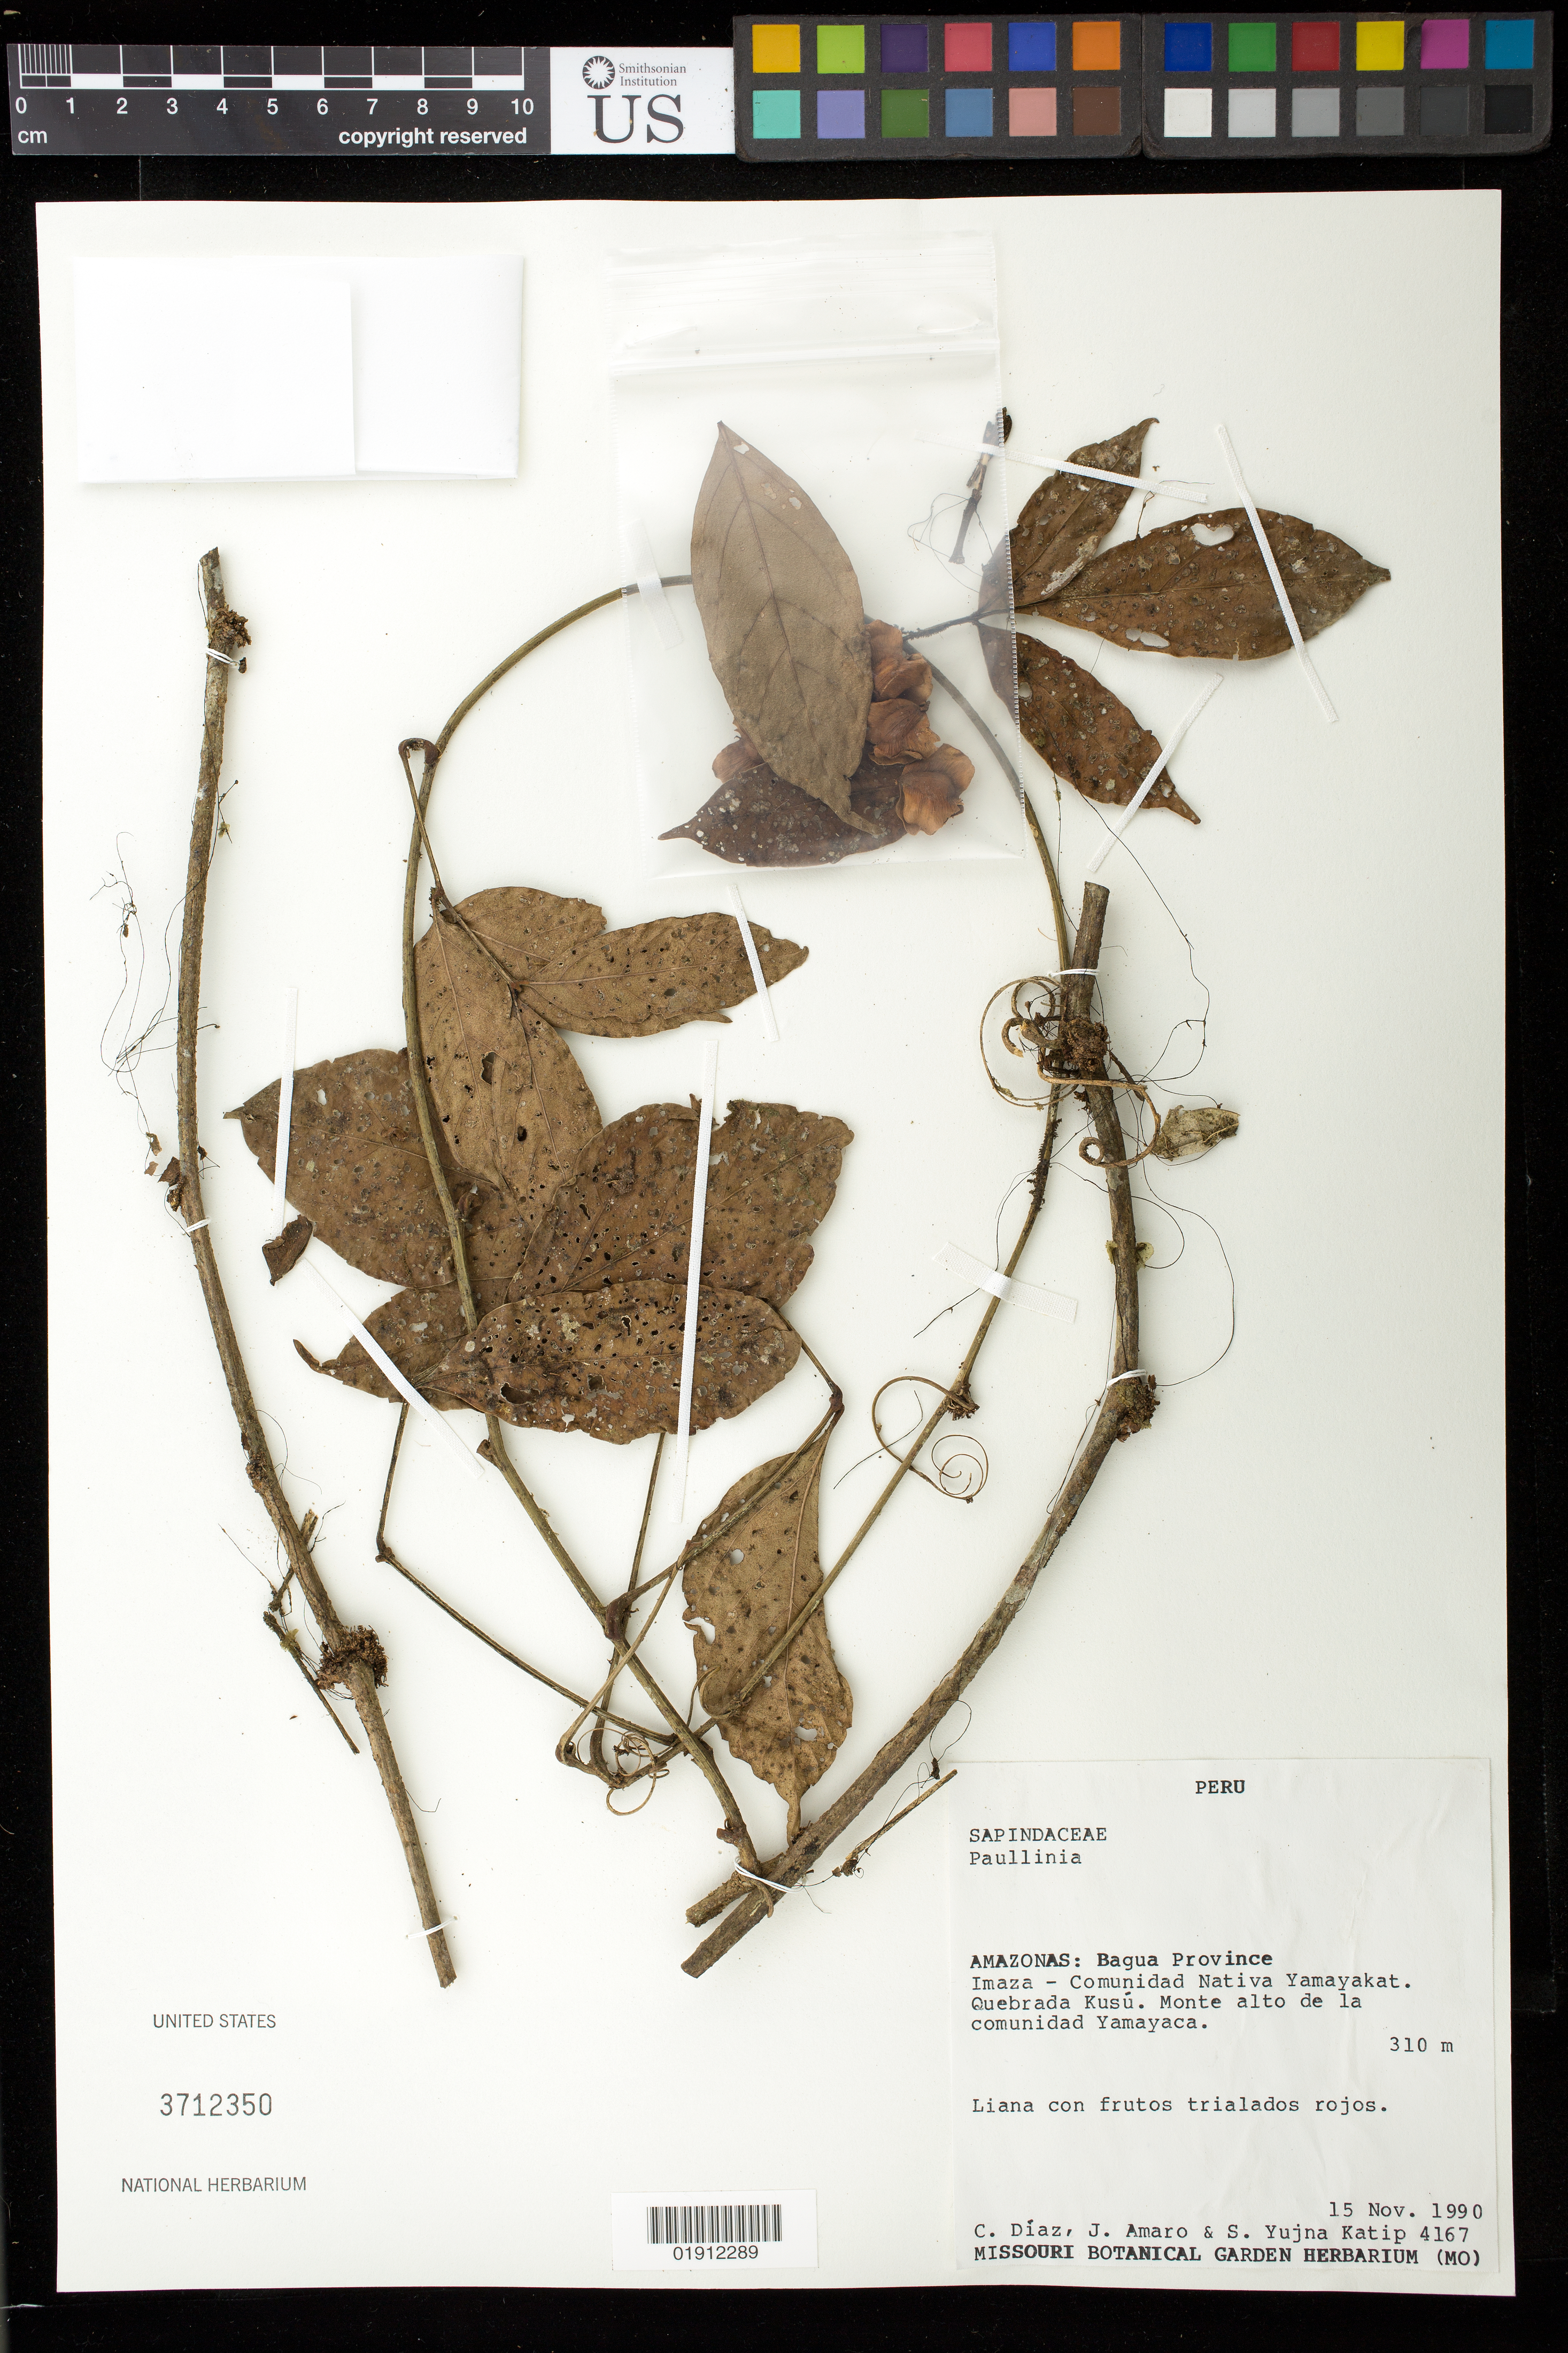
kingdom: Plantae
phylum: Tracheophyta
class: Magnoliopsida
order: Sapindales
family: Sapindaceae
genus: Paullinia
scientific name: Paullinia pterocarpa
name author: Triana & Planch.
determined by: Acevedo-Rodriguez, P., (US), Smithsonian Institution - National Museum of Natural History (UNITED STATES)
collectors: C. Díaz, J. Amaro & S. Yujna Katip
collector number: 4167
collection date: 1990-11-15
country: Peru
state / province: Amazonas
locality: Bagua Province. Imaza - Comunidad Nativa Yamayakat. Quebrada Kusú. Monte alto de la comunidad Yamayaca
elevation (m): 310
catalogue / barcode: US 3712350